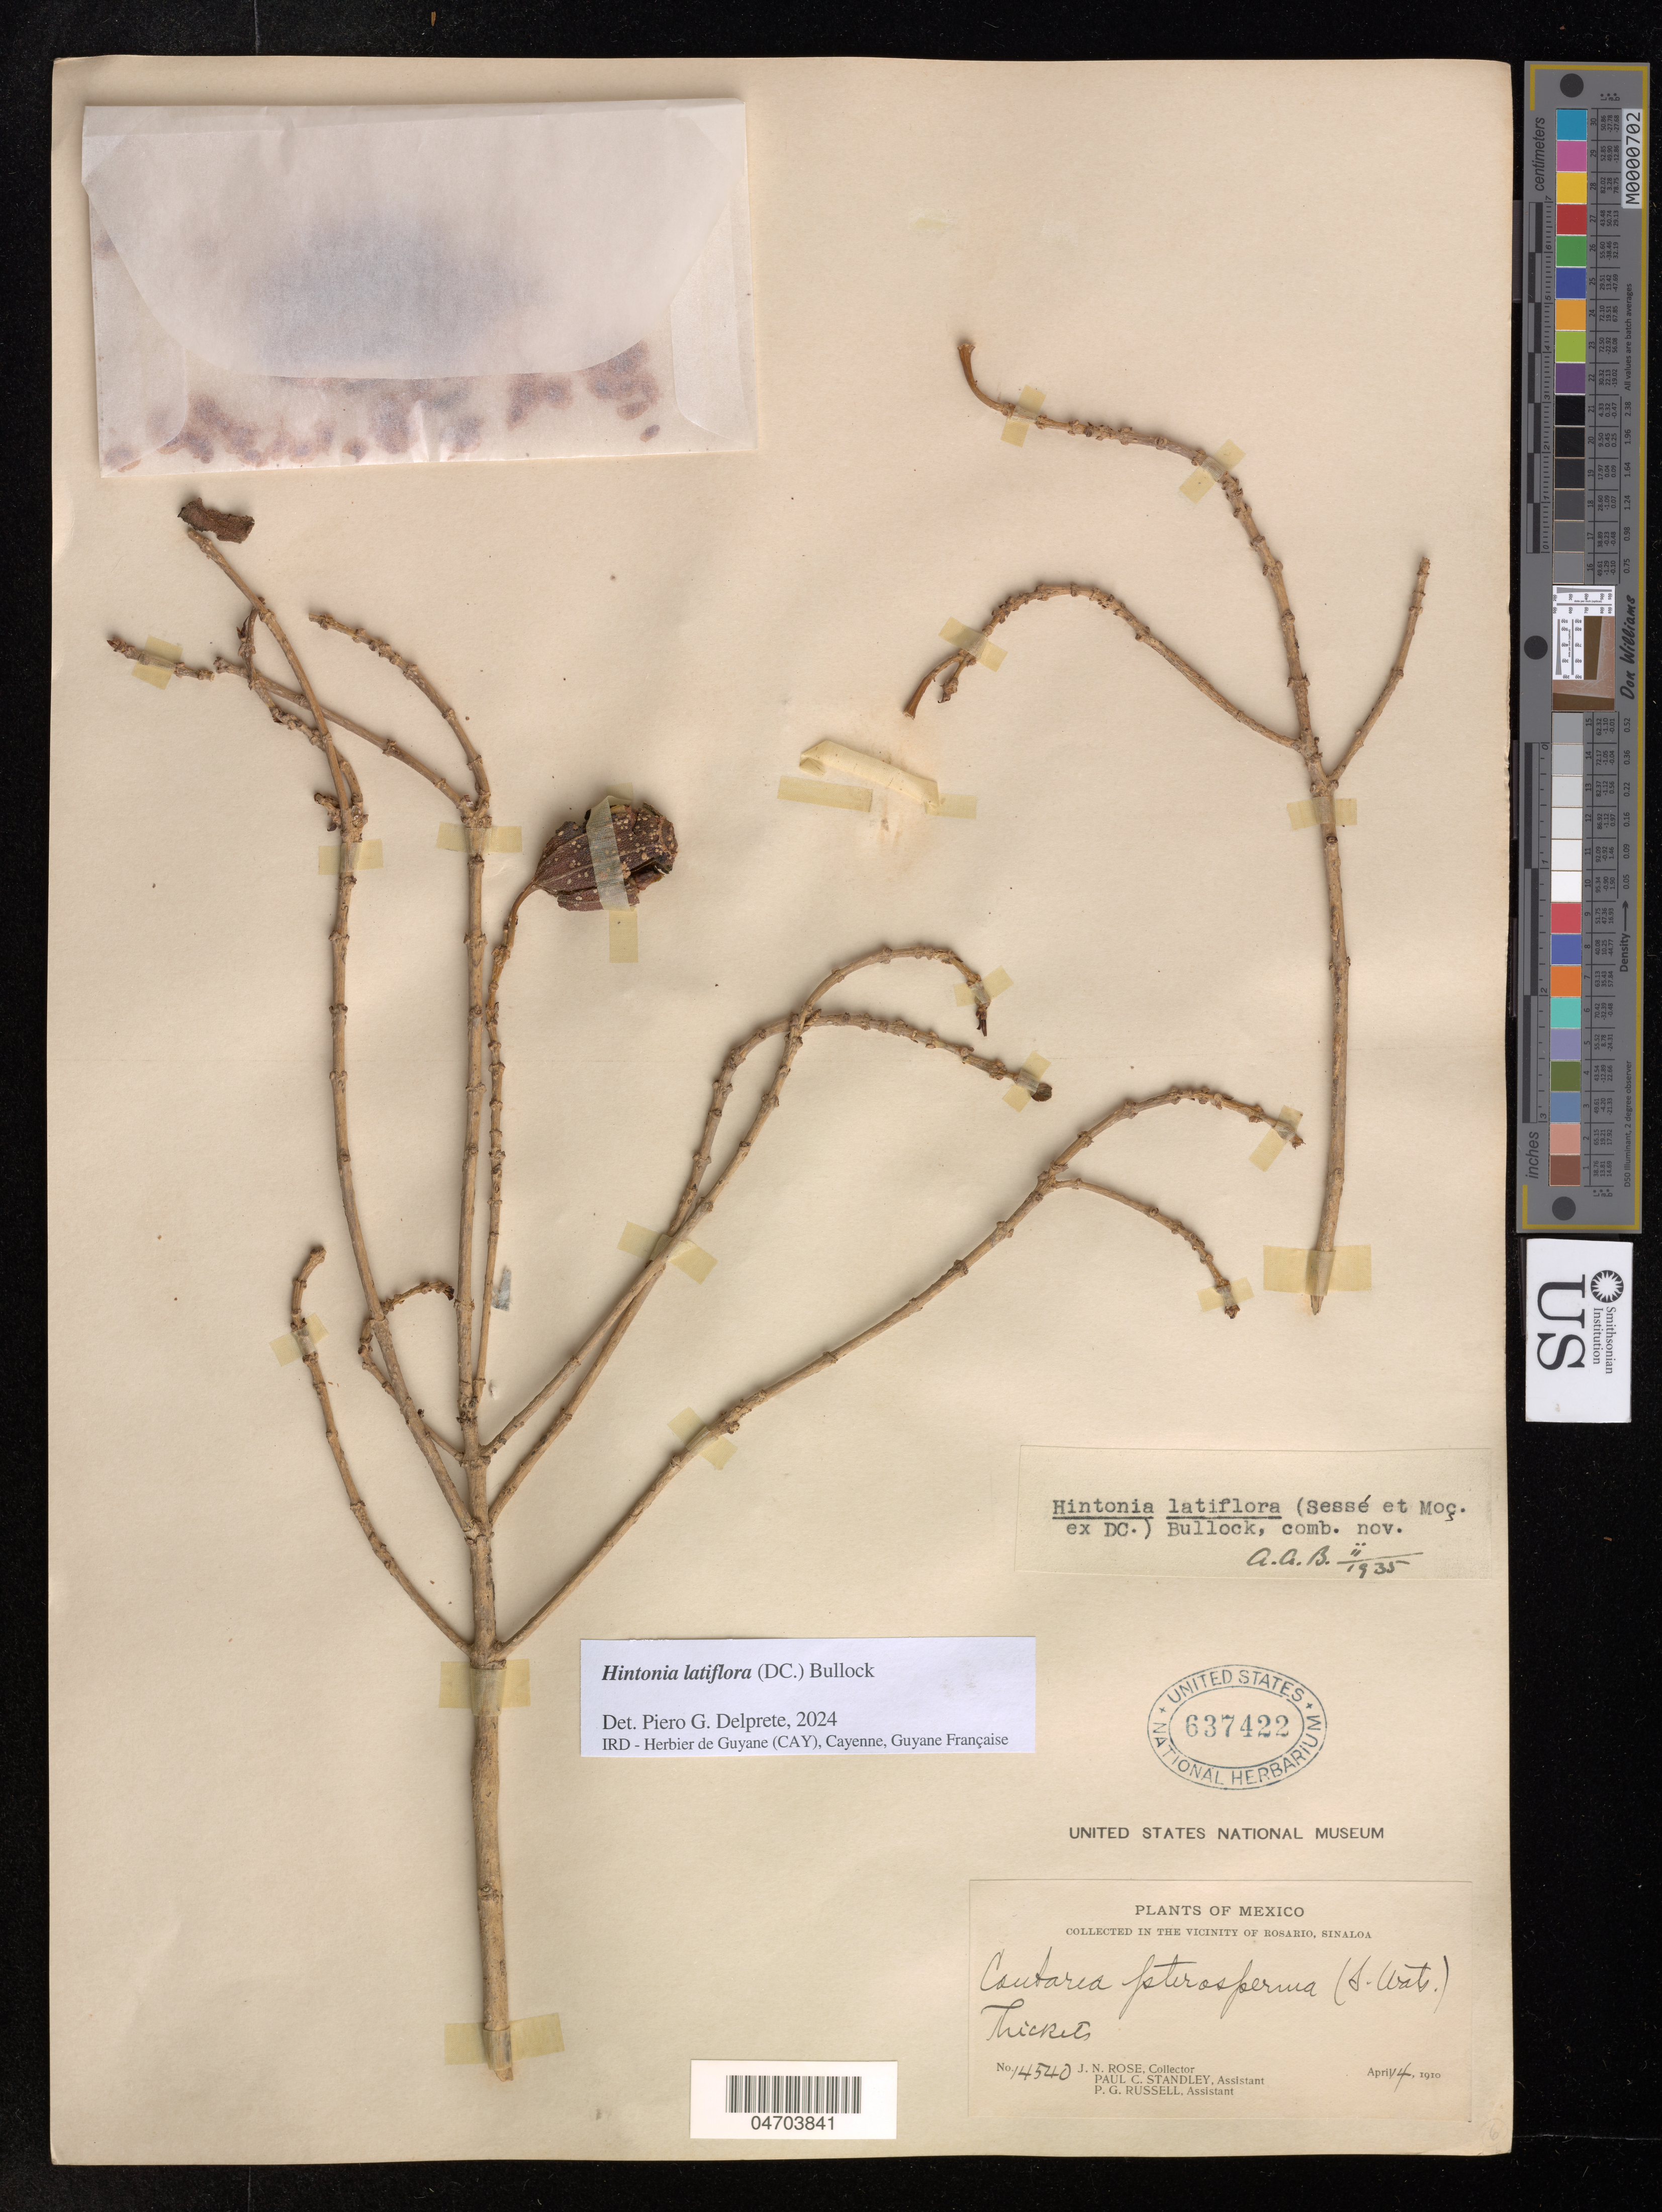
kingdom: Plantae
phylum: Tracheophyta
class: Magnoliopsida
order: Gentianales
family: Rubiaceae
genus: Hintonia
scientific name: Hintonia latiflora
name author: (Sessé & Moc. ex DC.) Bullock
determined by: Delprete, P. G., Herb. de Guyane Cay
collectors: P. C. Standley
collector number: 14540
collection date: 1910-04-14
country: Mexico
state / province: Sinaloa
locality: In the Vicinity of Rosario.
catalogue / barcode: US 637422